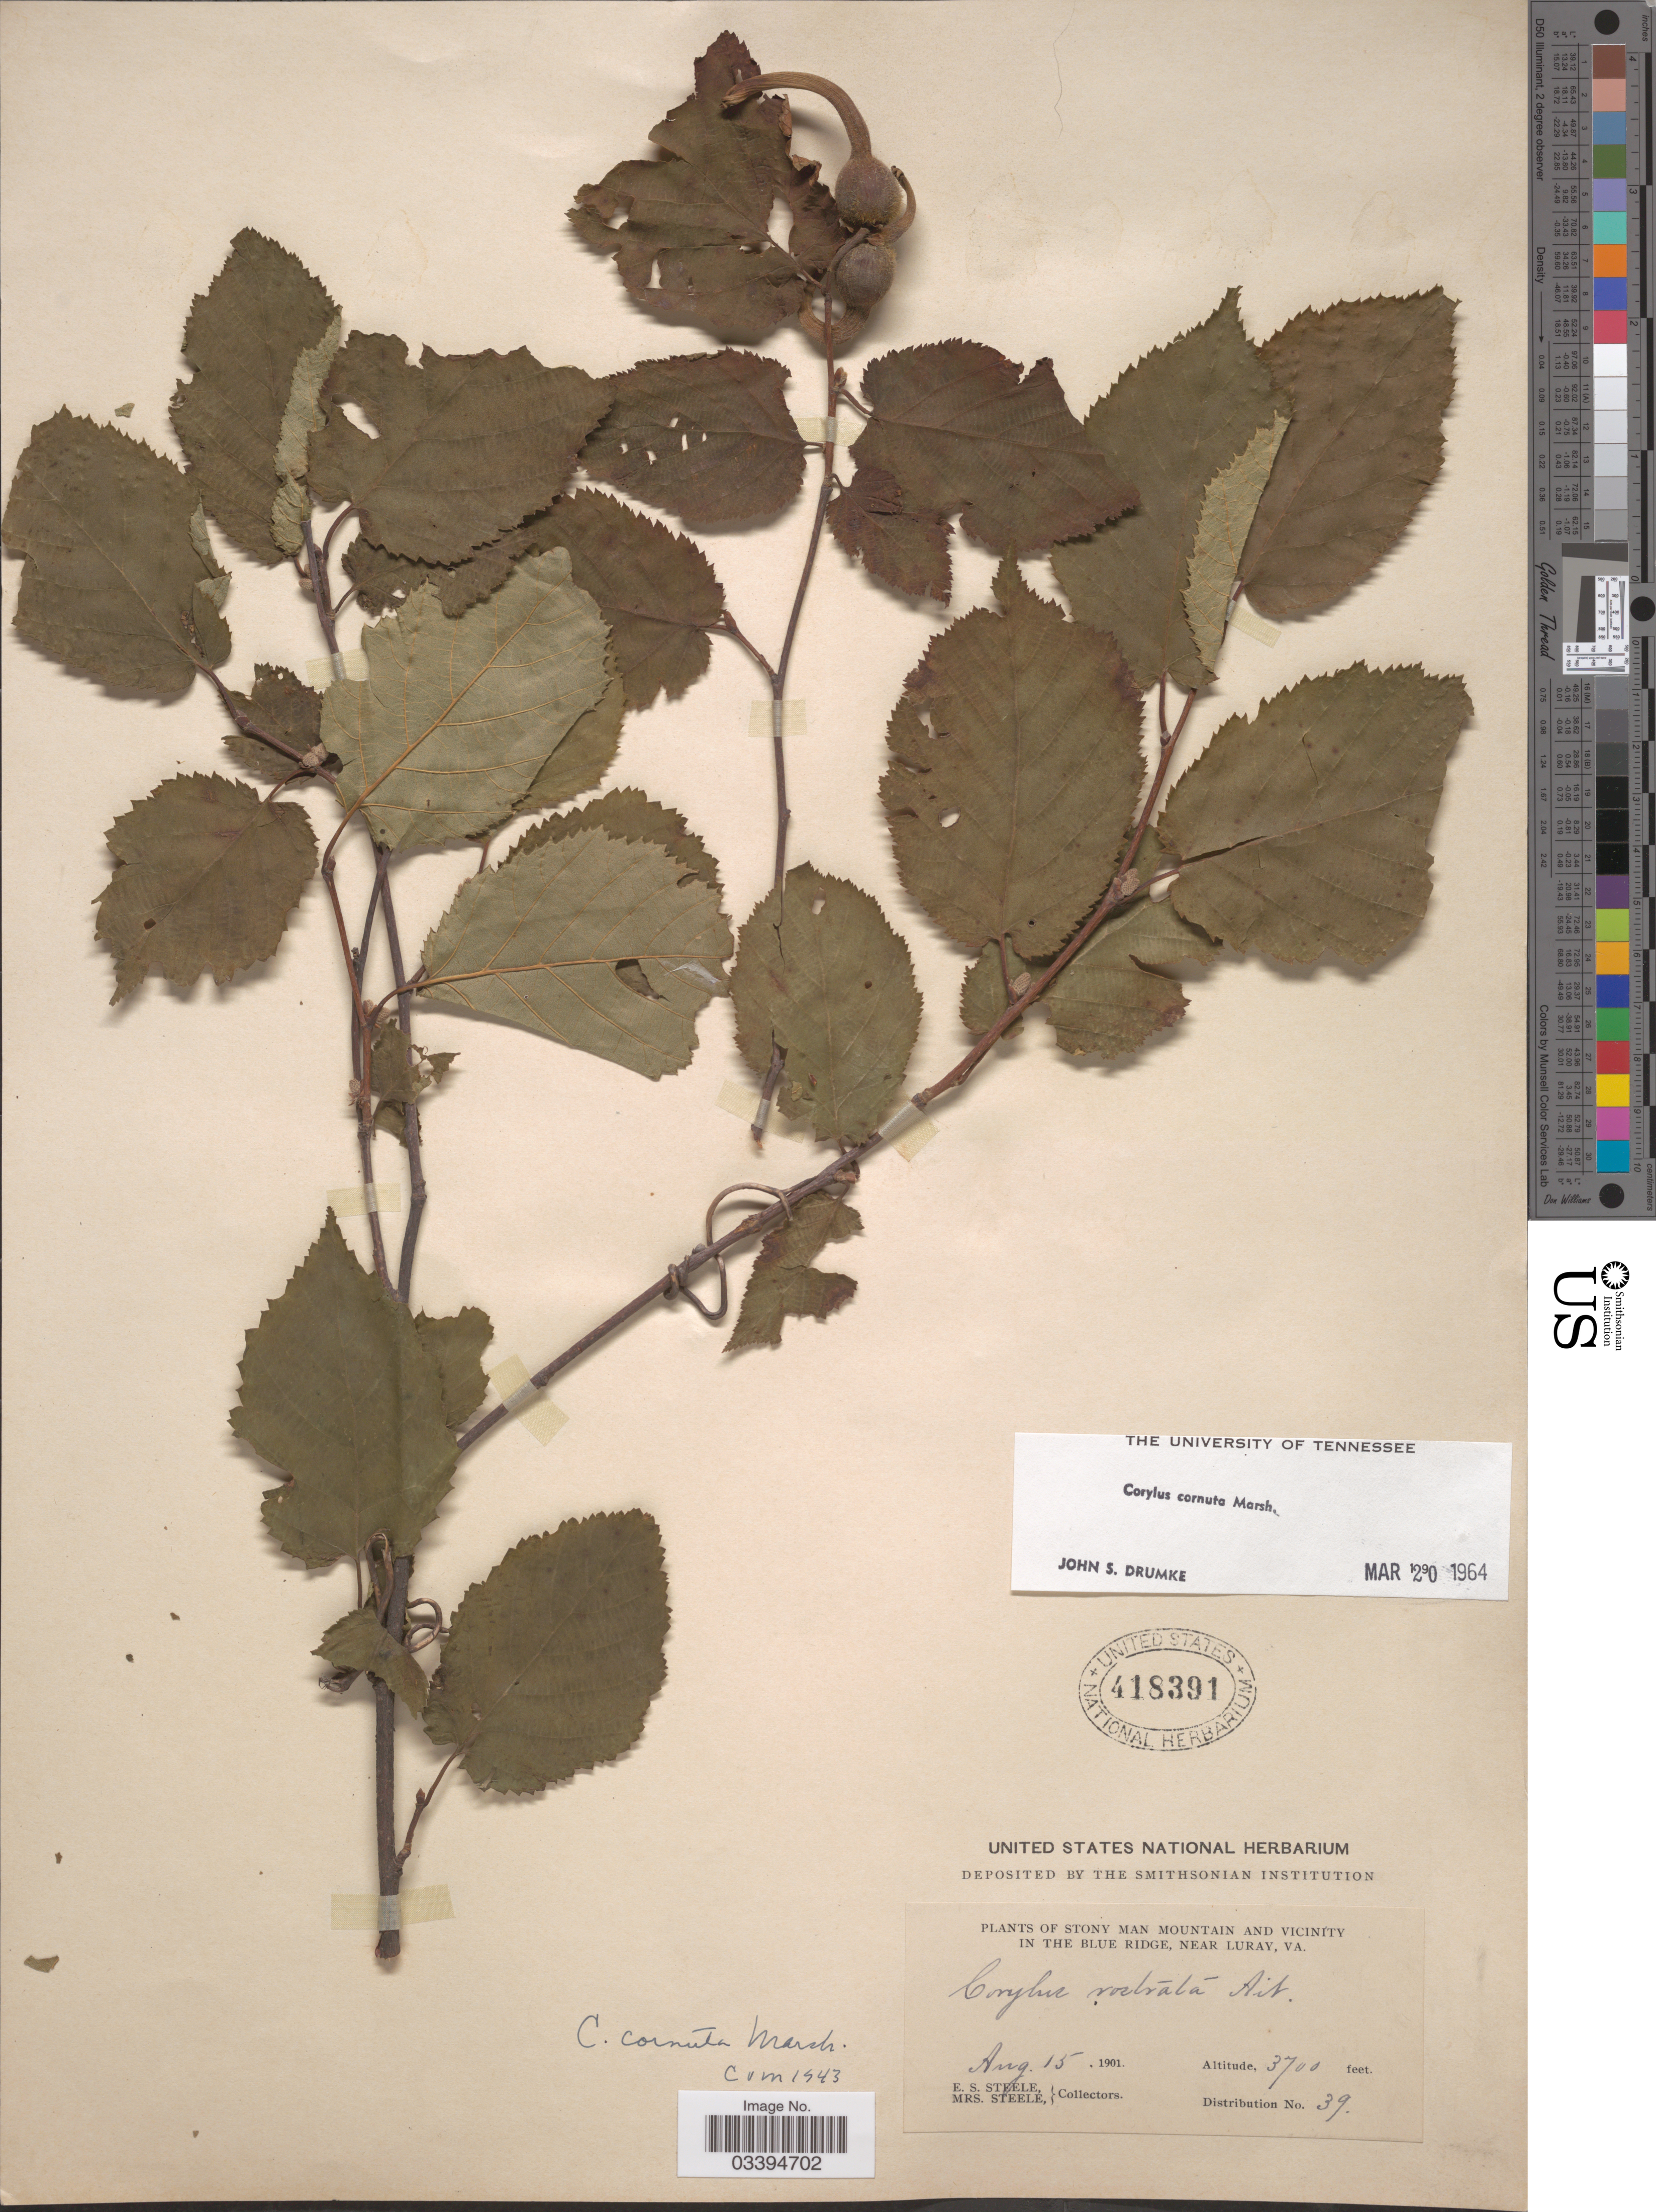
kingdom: Plantae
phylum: Tracheophyta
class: Magnoliopsida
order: Fagales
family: Betulaceae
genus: Corylus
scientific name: Corylus cornuta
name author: Marshall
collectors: E. Steele & Mrs. E. S. Steele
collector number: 39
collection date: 1901-08-15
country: United States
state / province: Virginia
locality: Stony Man Mountain and Vicinity in the Blue Ridge, near Luray.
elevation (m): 1128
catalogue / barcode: US 418391